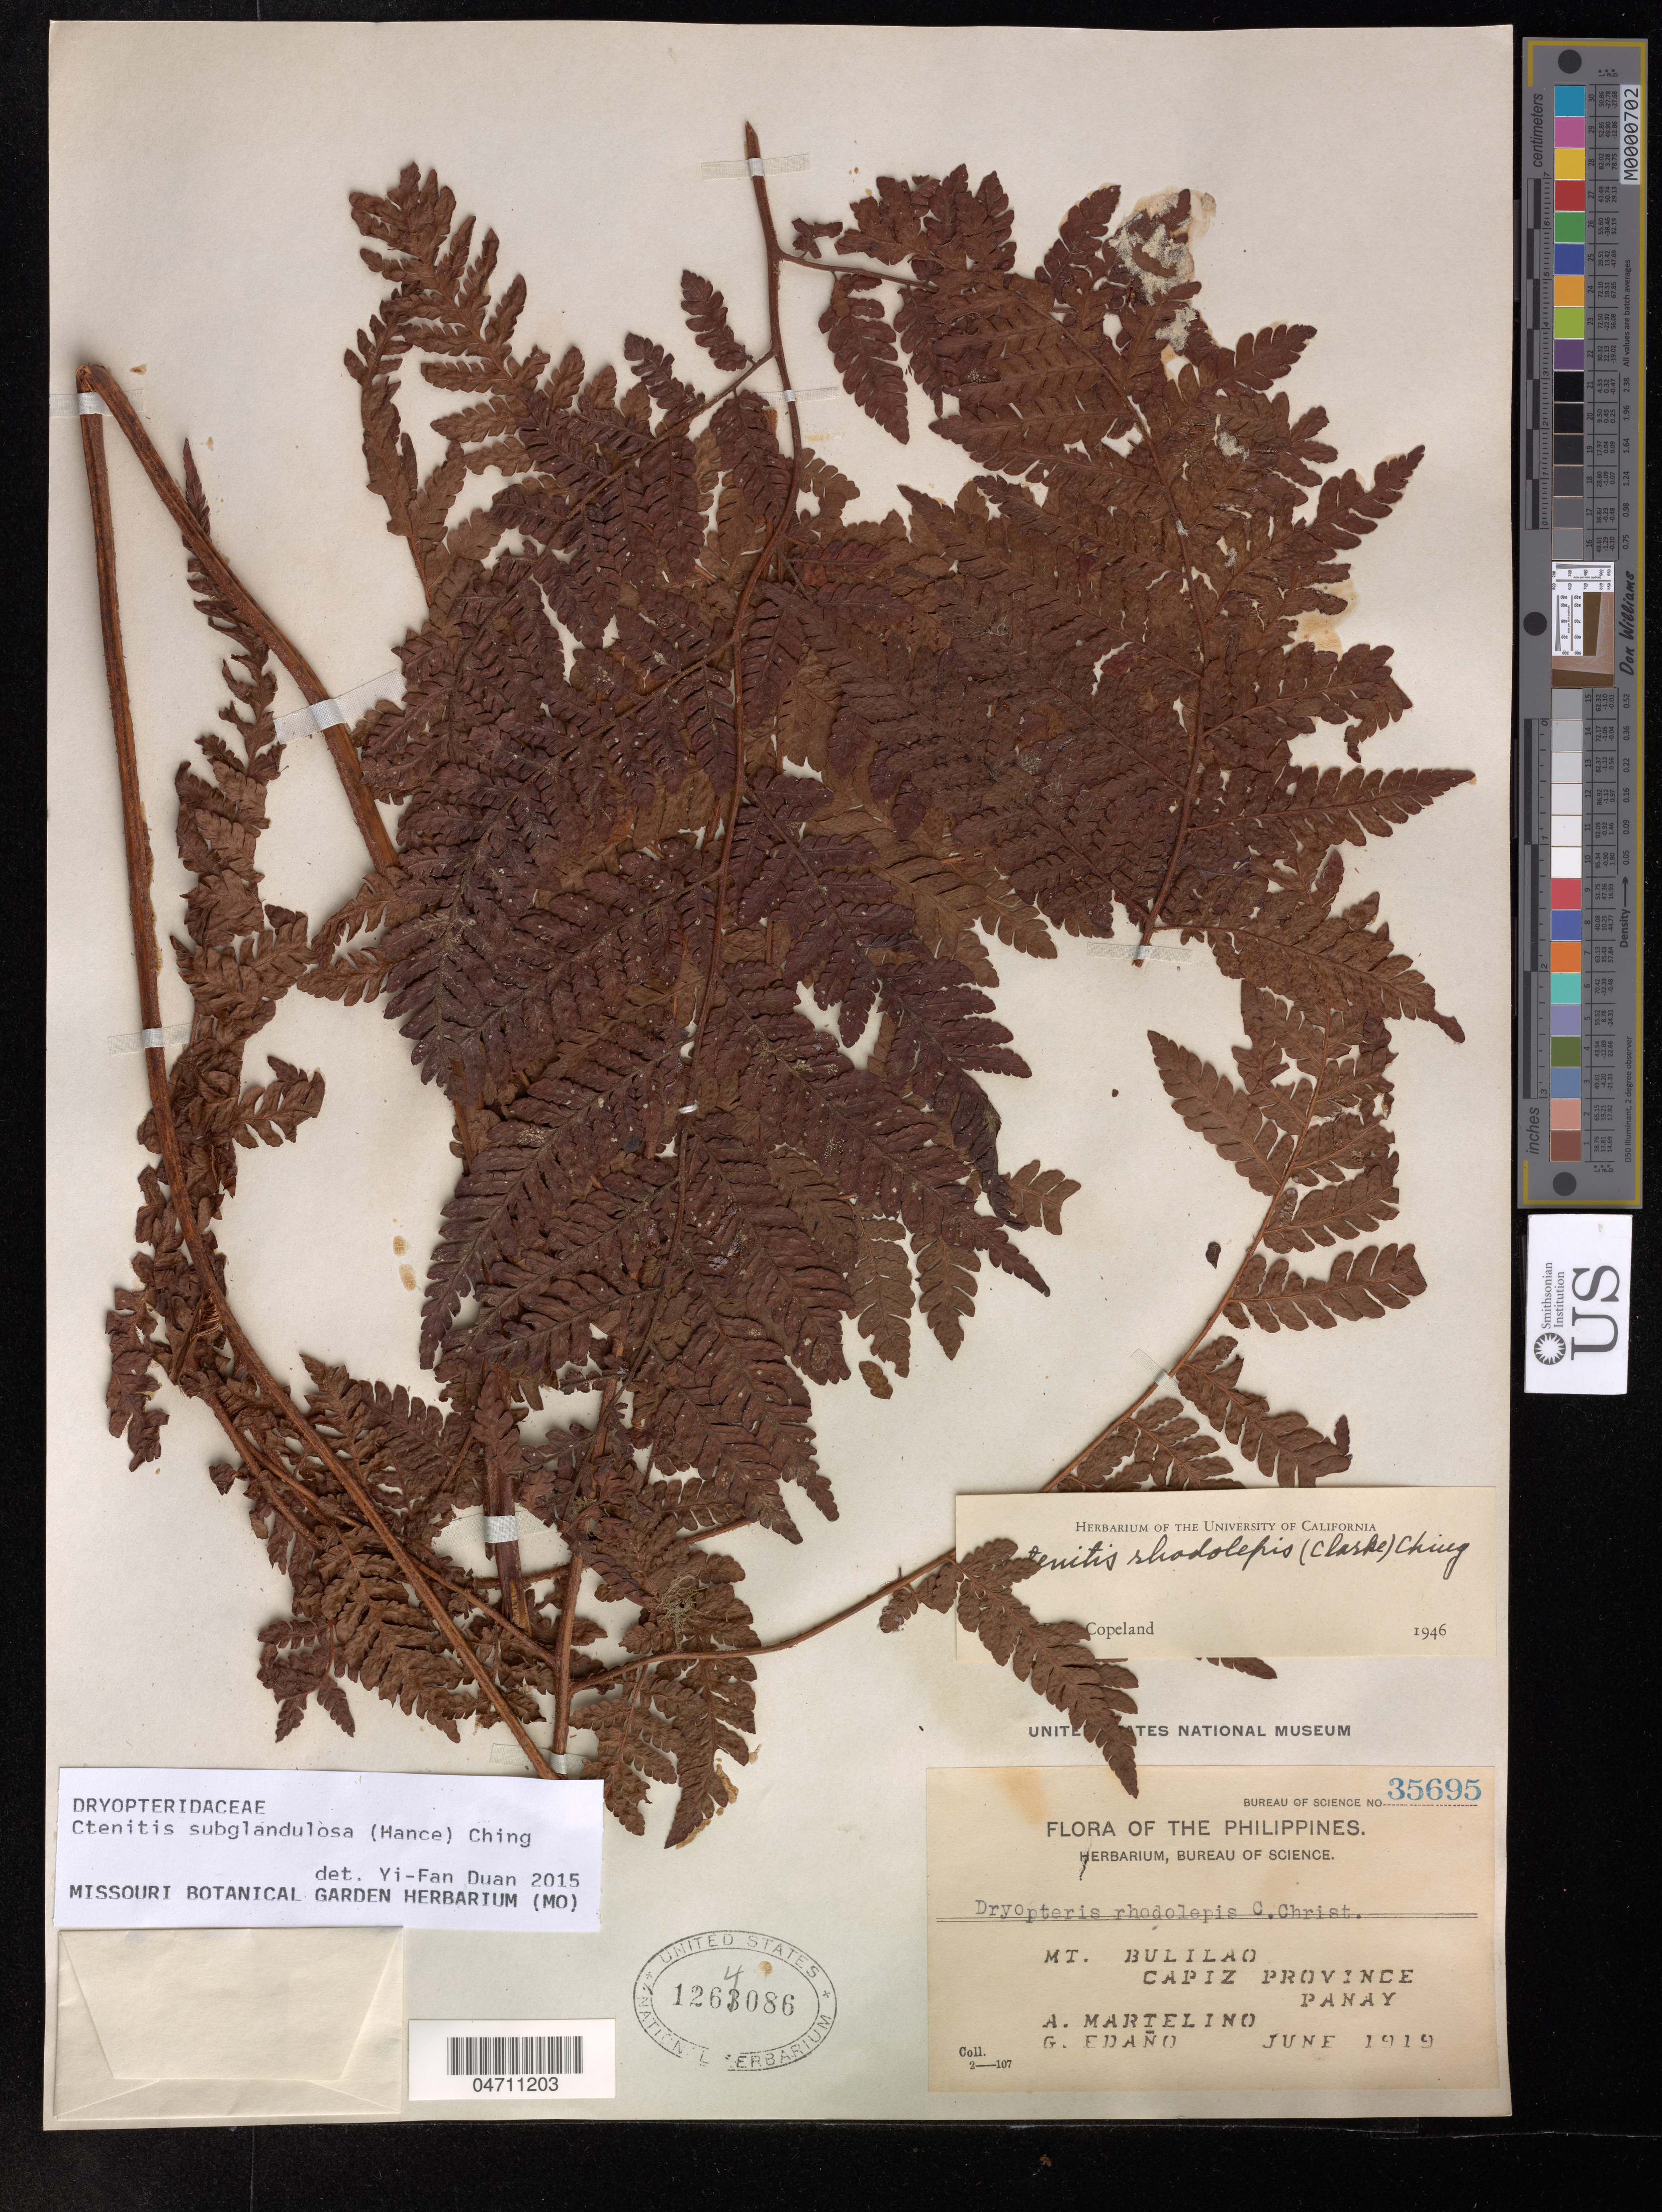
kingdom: Plantae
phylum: Tracheophyta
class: Polypodiopsida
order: Polypodiales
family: Dryopteridaceae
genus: Ctenitis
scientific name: Ctenitis subglandulosa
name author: (Hance) Ching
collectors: A. Martelino & G. Edaño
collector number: Bureau of Science 35695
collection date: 1919-06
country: Philippines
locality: Mt. Bulilao, Capiz Province Panay.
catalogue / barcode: US 1264086